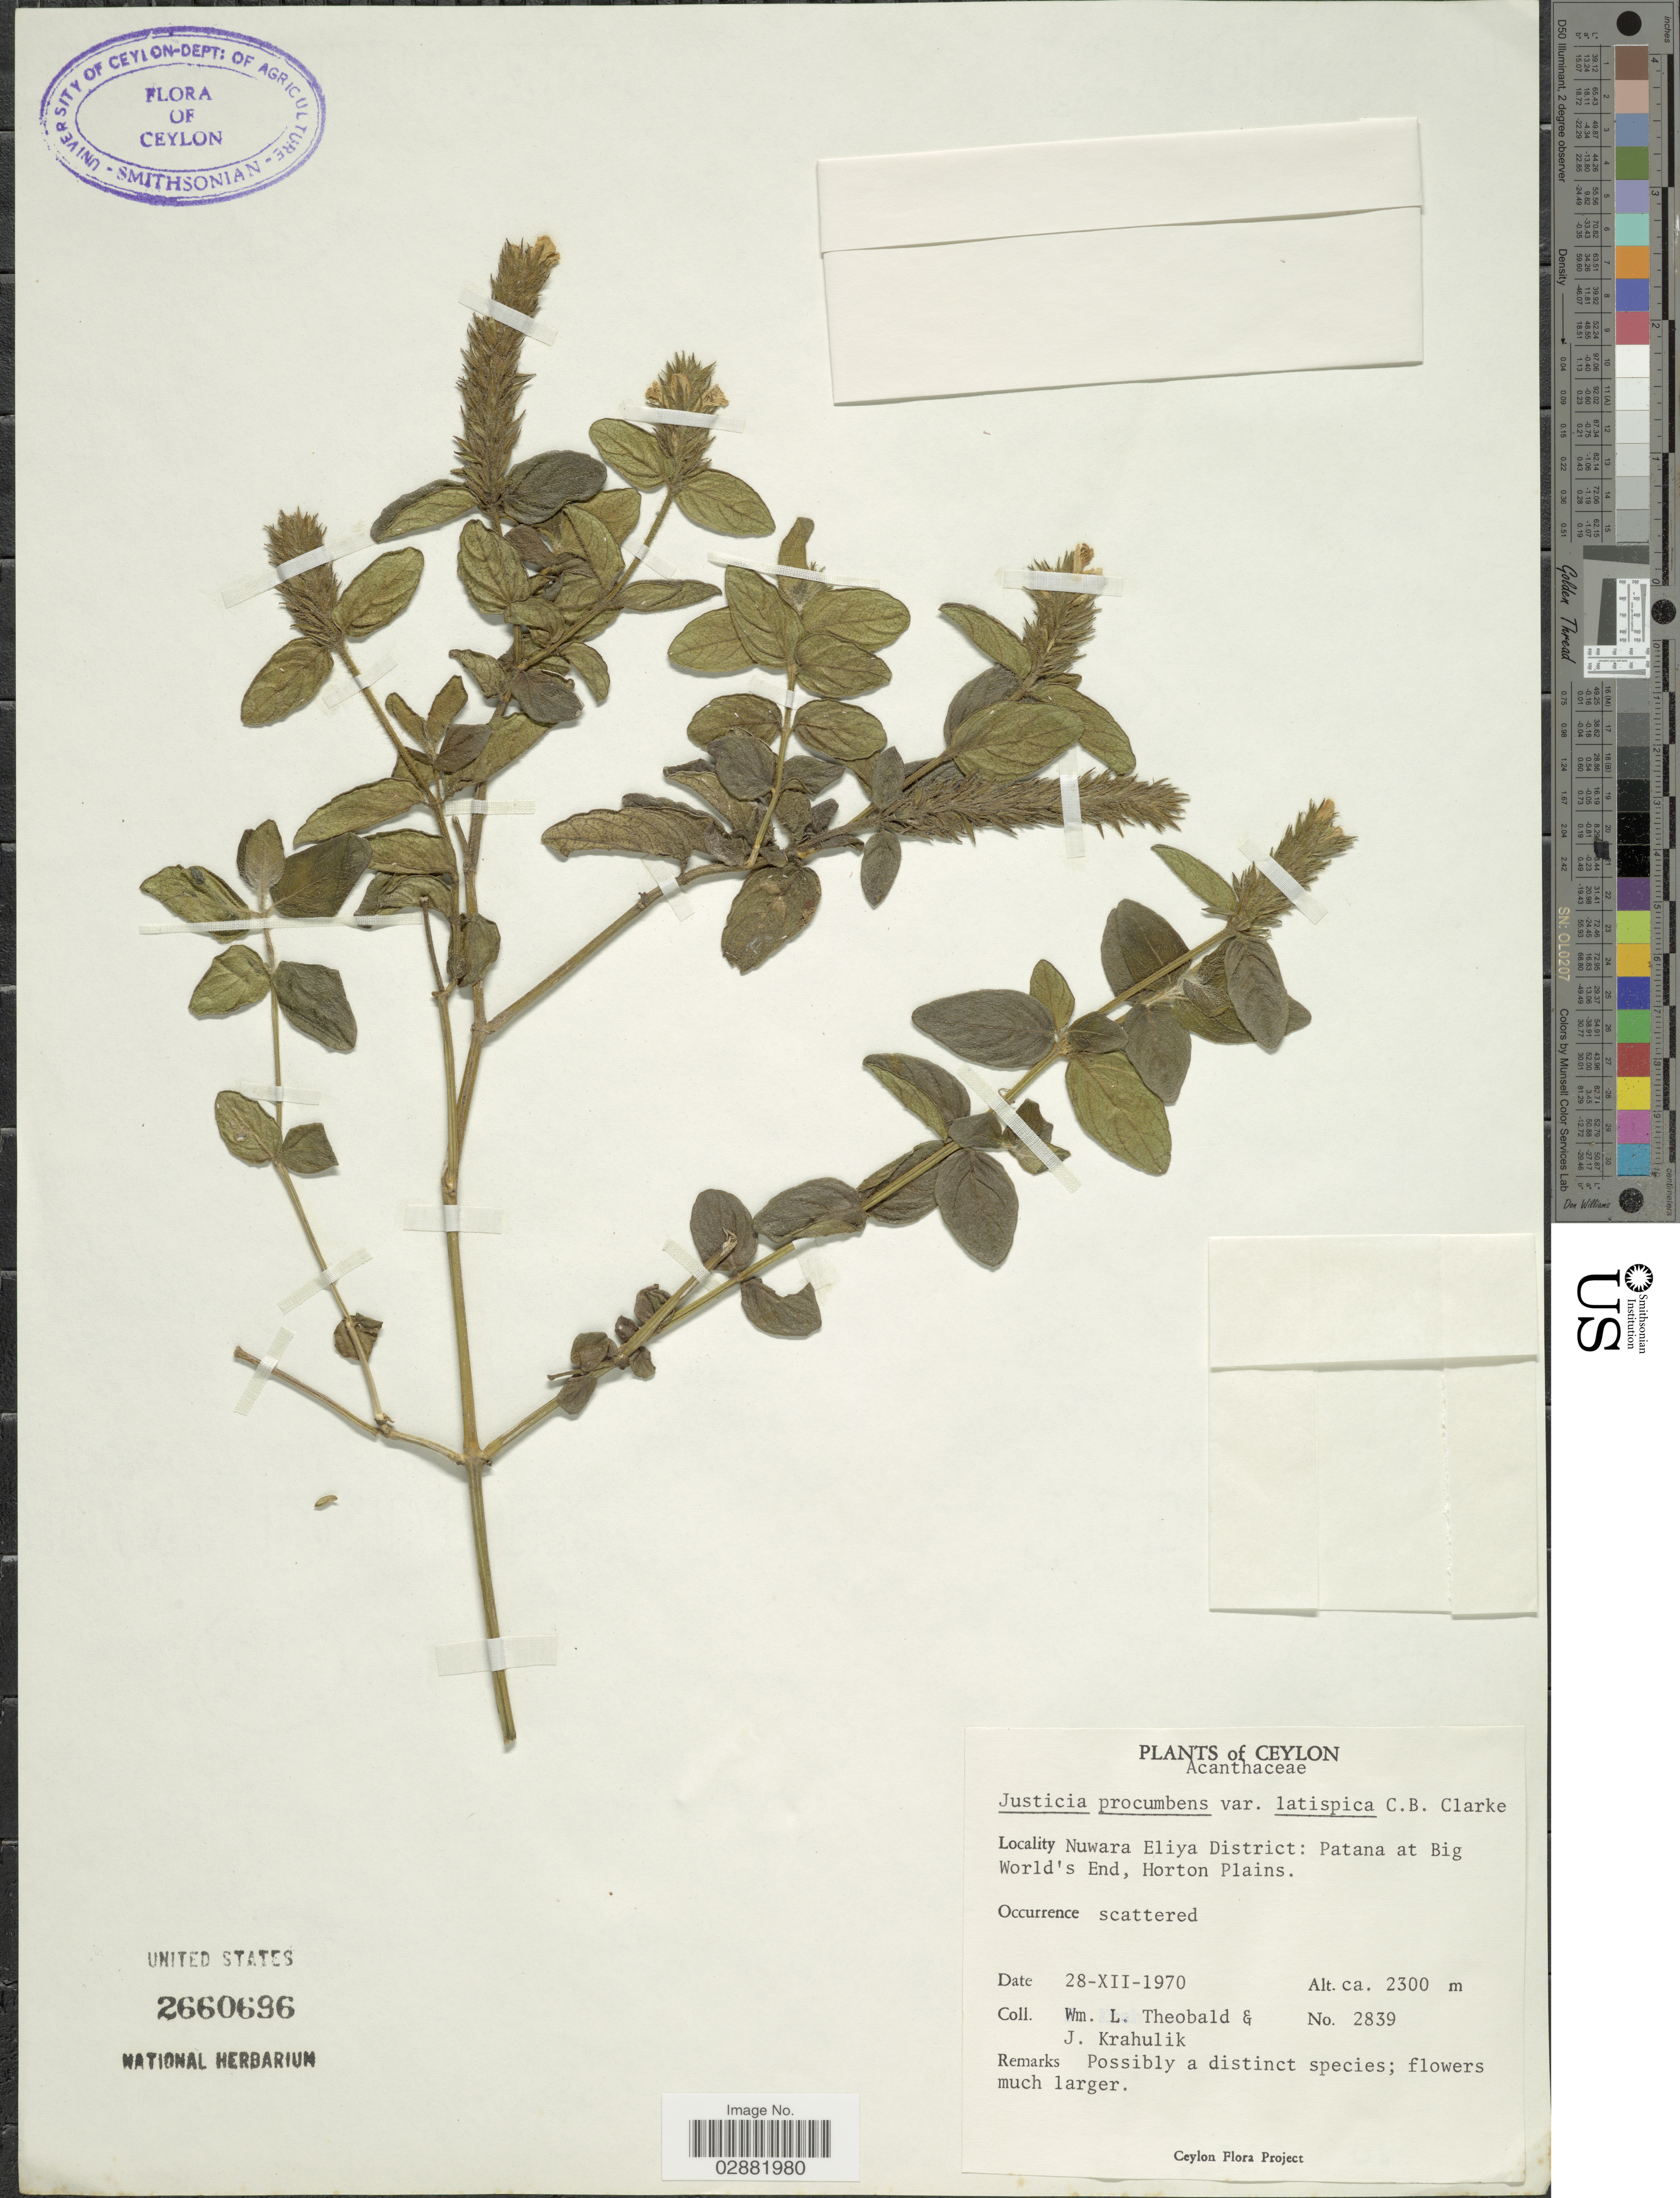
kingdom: Plantae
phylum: Tracheophyta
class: Magnoliopsida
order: Lamiales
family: Acanthaceae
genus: Justicia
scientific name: Justicia procumbens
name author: L.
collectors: W. L. Theobald & J. Krahulik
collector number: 2839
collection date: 1970-12-28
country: Sri Lanka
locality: Ceylon, Nuwara Eliya District, Patana at Big World's End, Horton Plains.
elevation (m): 2300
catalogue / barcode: US 2660696